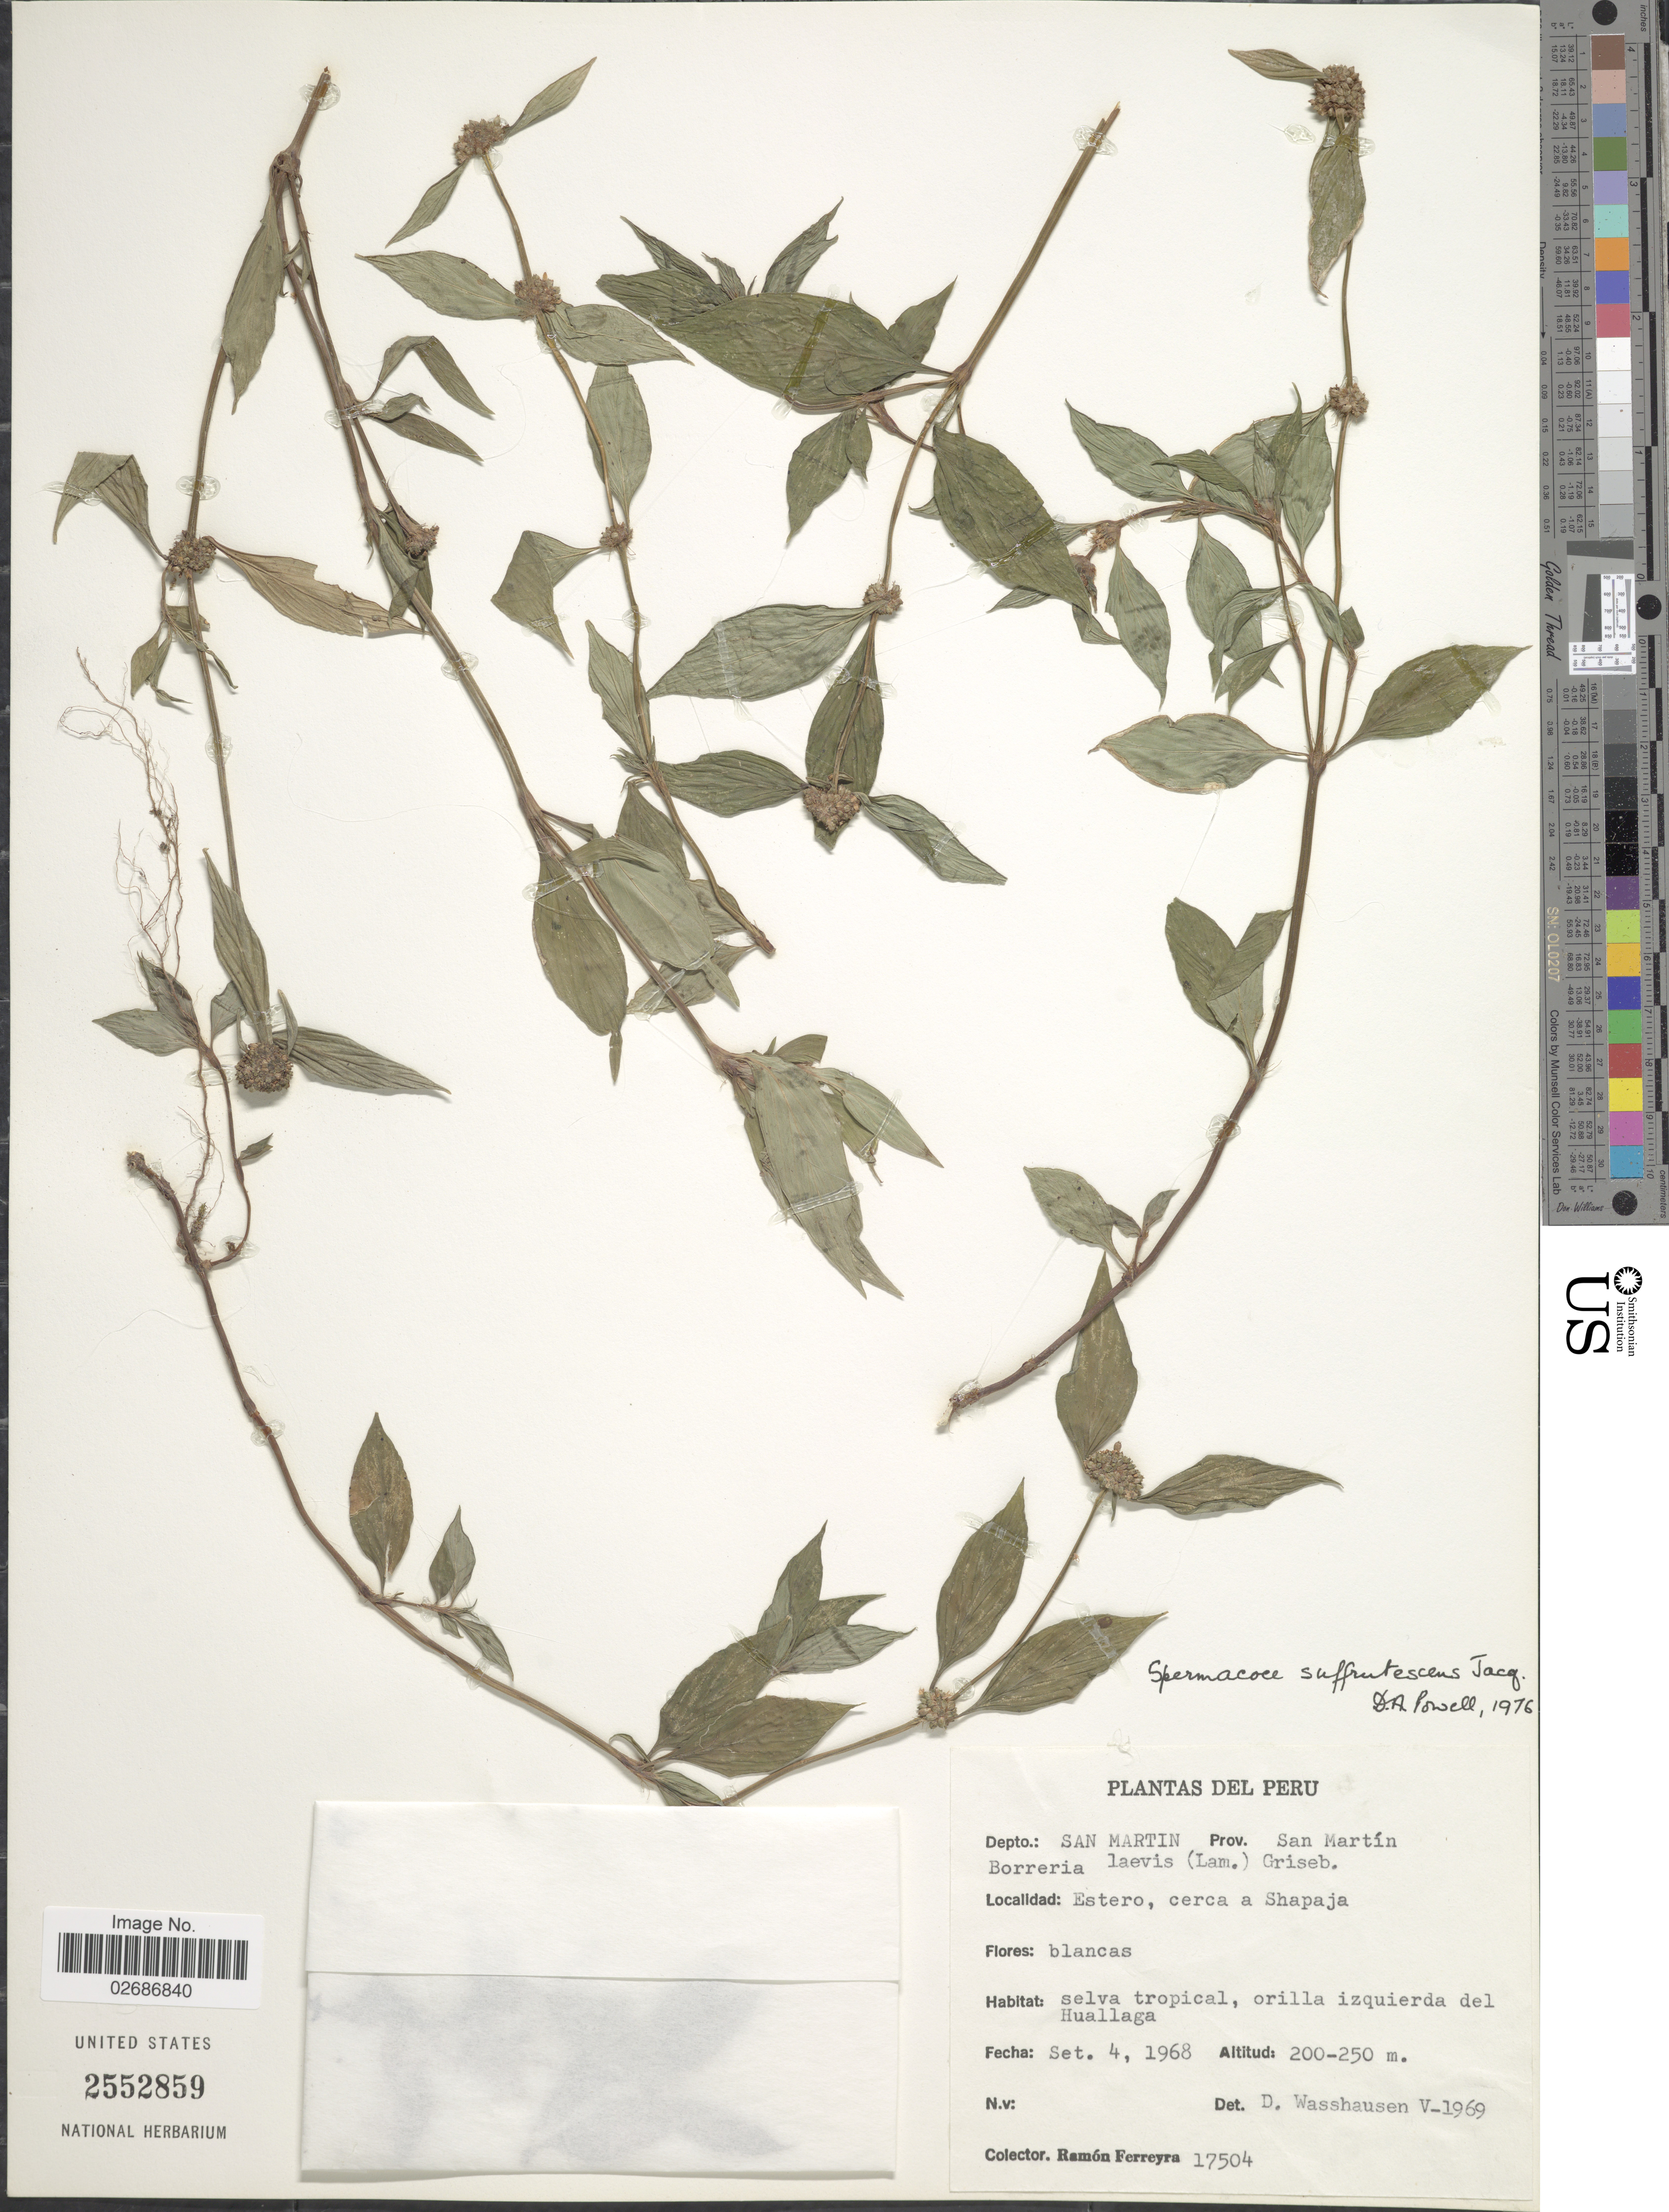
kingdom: Plantae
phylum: Tracheophyta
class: Magnoliopsida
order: Gentianales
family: Rubiaceae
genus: Borreria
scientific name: Borreria remota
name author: (Lam.) Bacigalupo & E.L. Cabral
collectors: R. A. Ferreyra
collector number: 17504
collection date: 1968-09-04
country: Peru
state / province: San Martín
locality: Depto.: San Martin, Estero, cerca a Shapaja, orilla izquierda del Huallaga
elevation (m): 200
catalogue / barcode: US 2552859